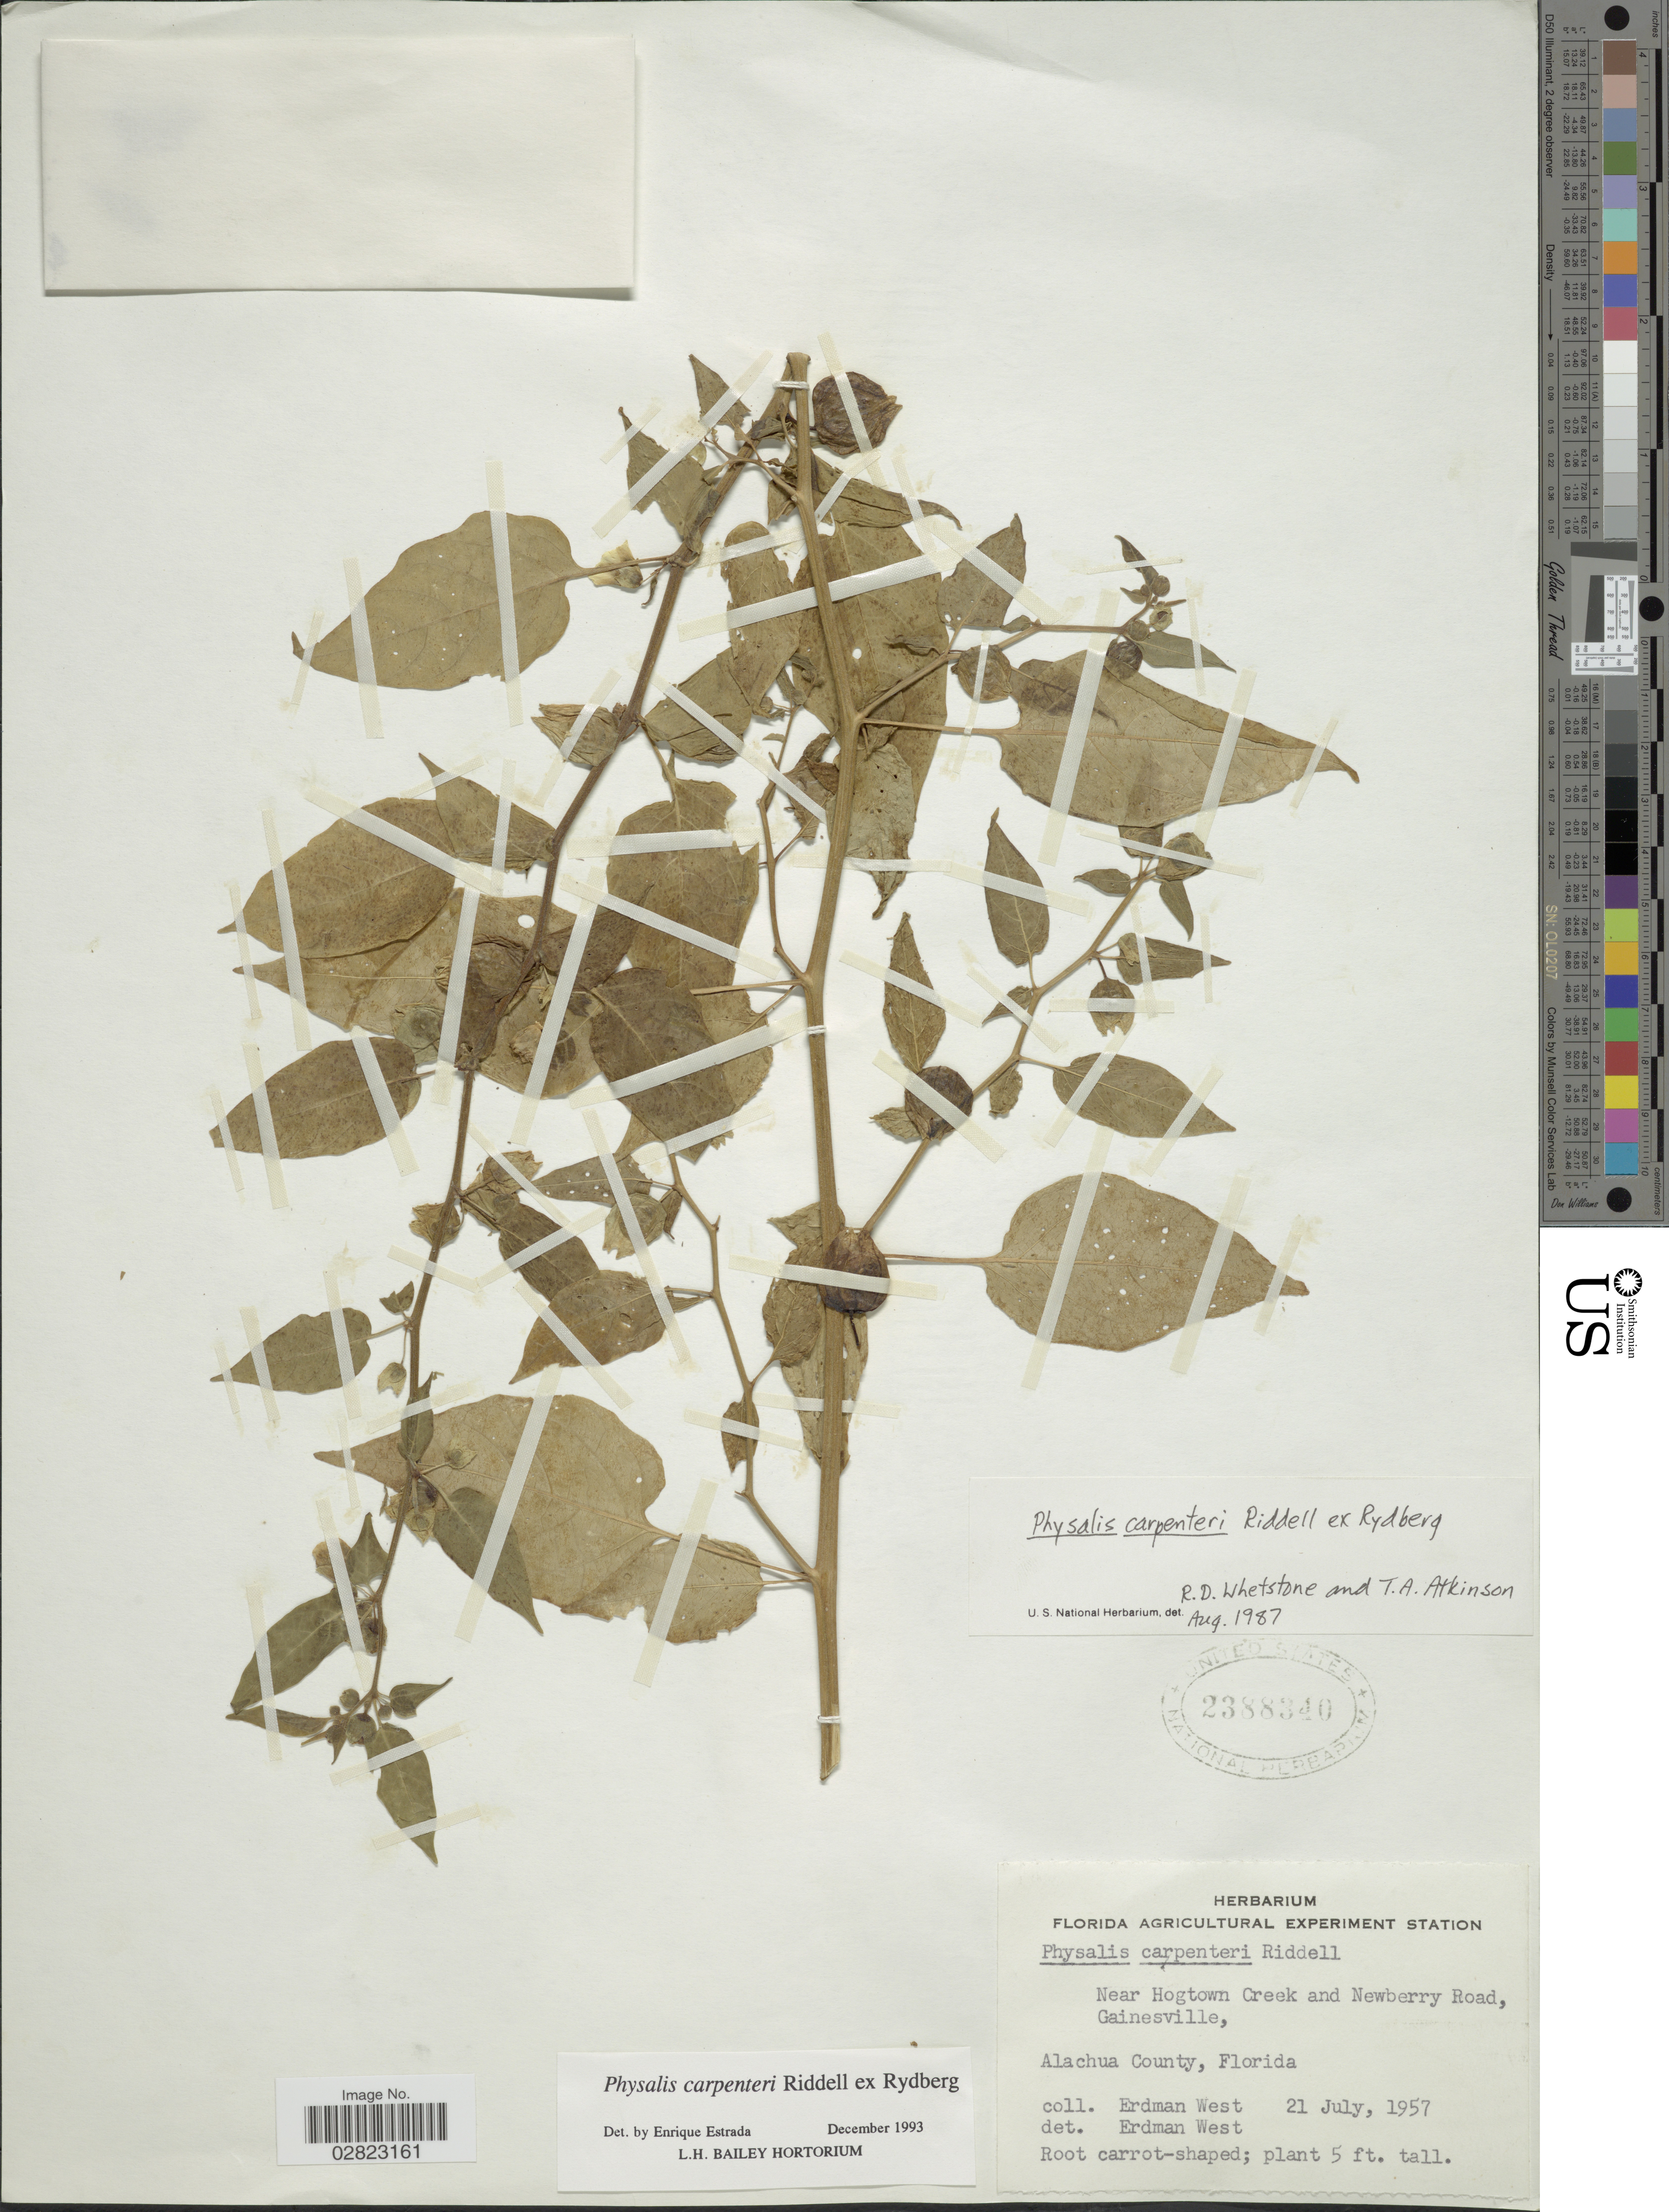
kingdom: Plantae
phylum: Tracheophyta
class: Magnoliopsida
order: Solanales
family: Solanaceae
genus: Physalis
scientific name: Physalis carpenteri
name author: Riddell ex Rydb.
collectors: E. West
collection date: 1957-07-21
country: United States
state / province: Florida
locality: Near Hogtown Creek and Newberry Road, Gainesville, Alachua County.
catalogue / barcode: US 2388340